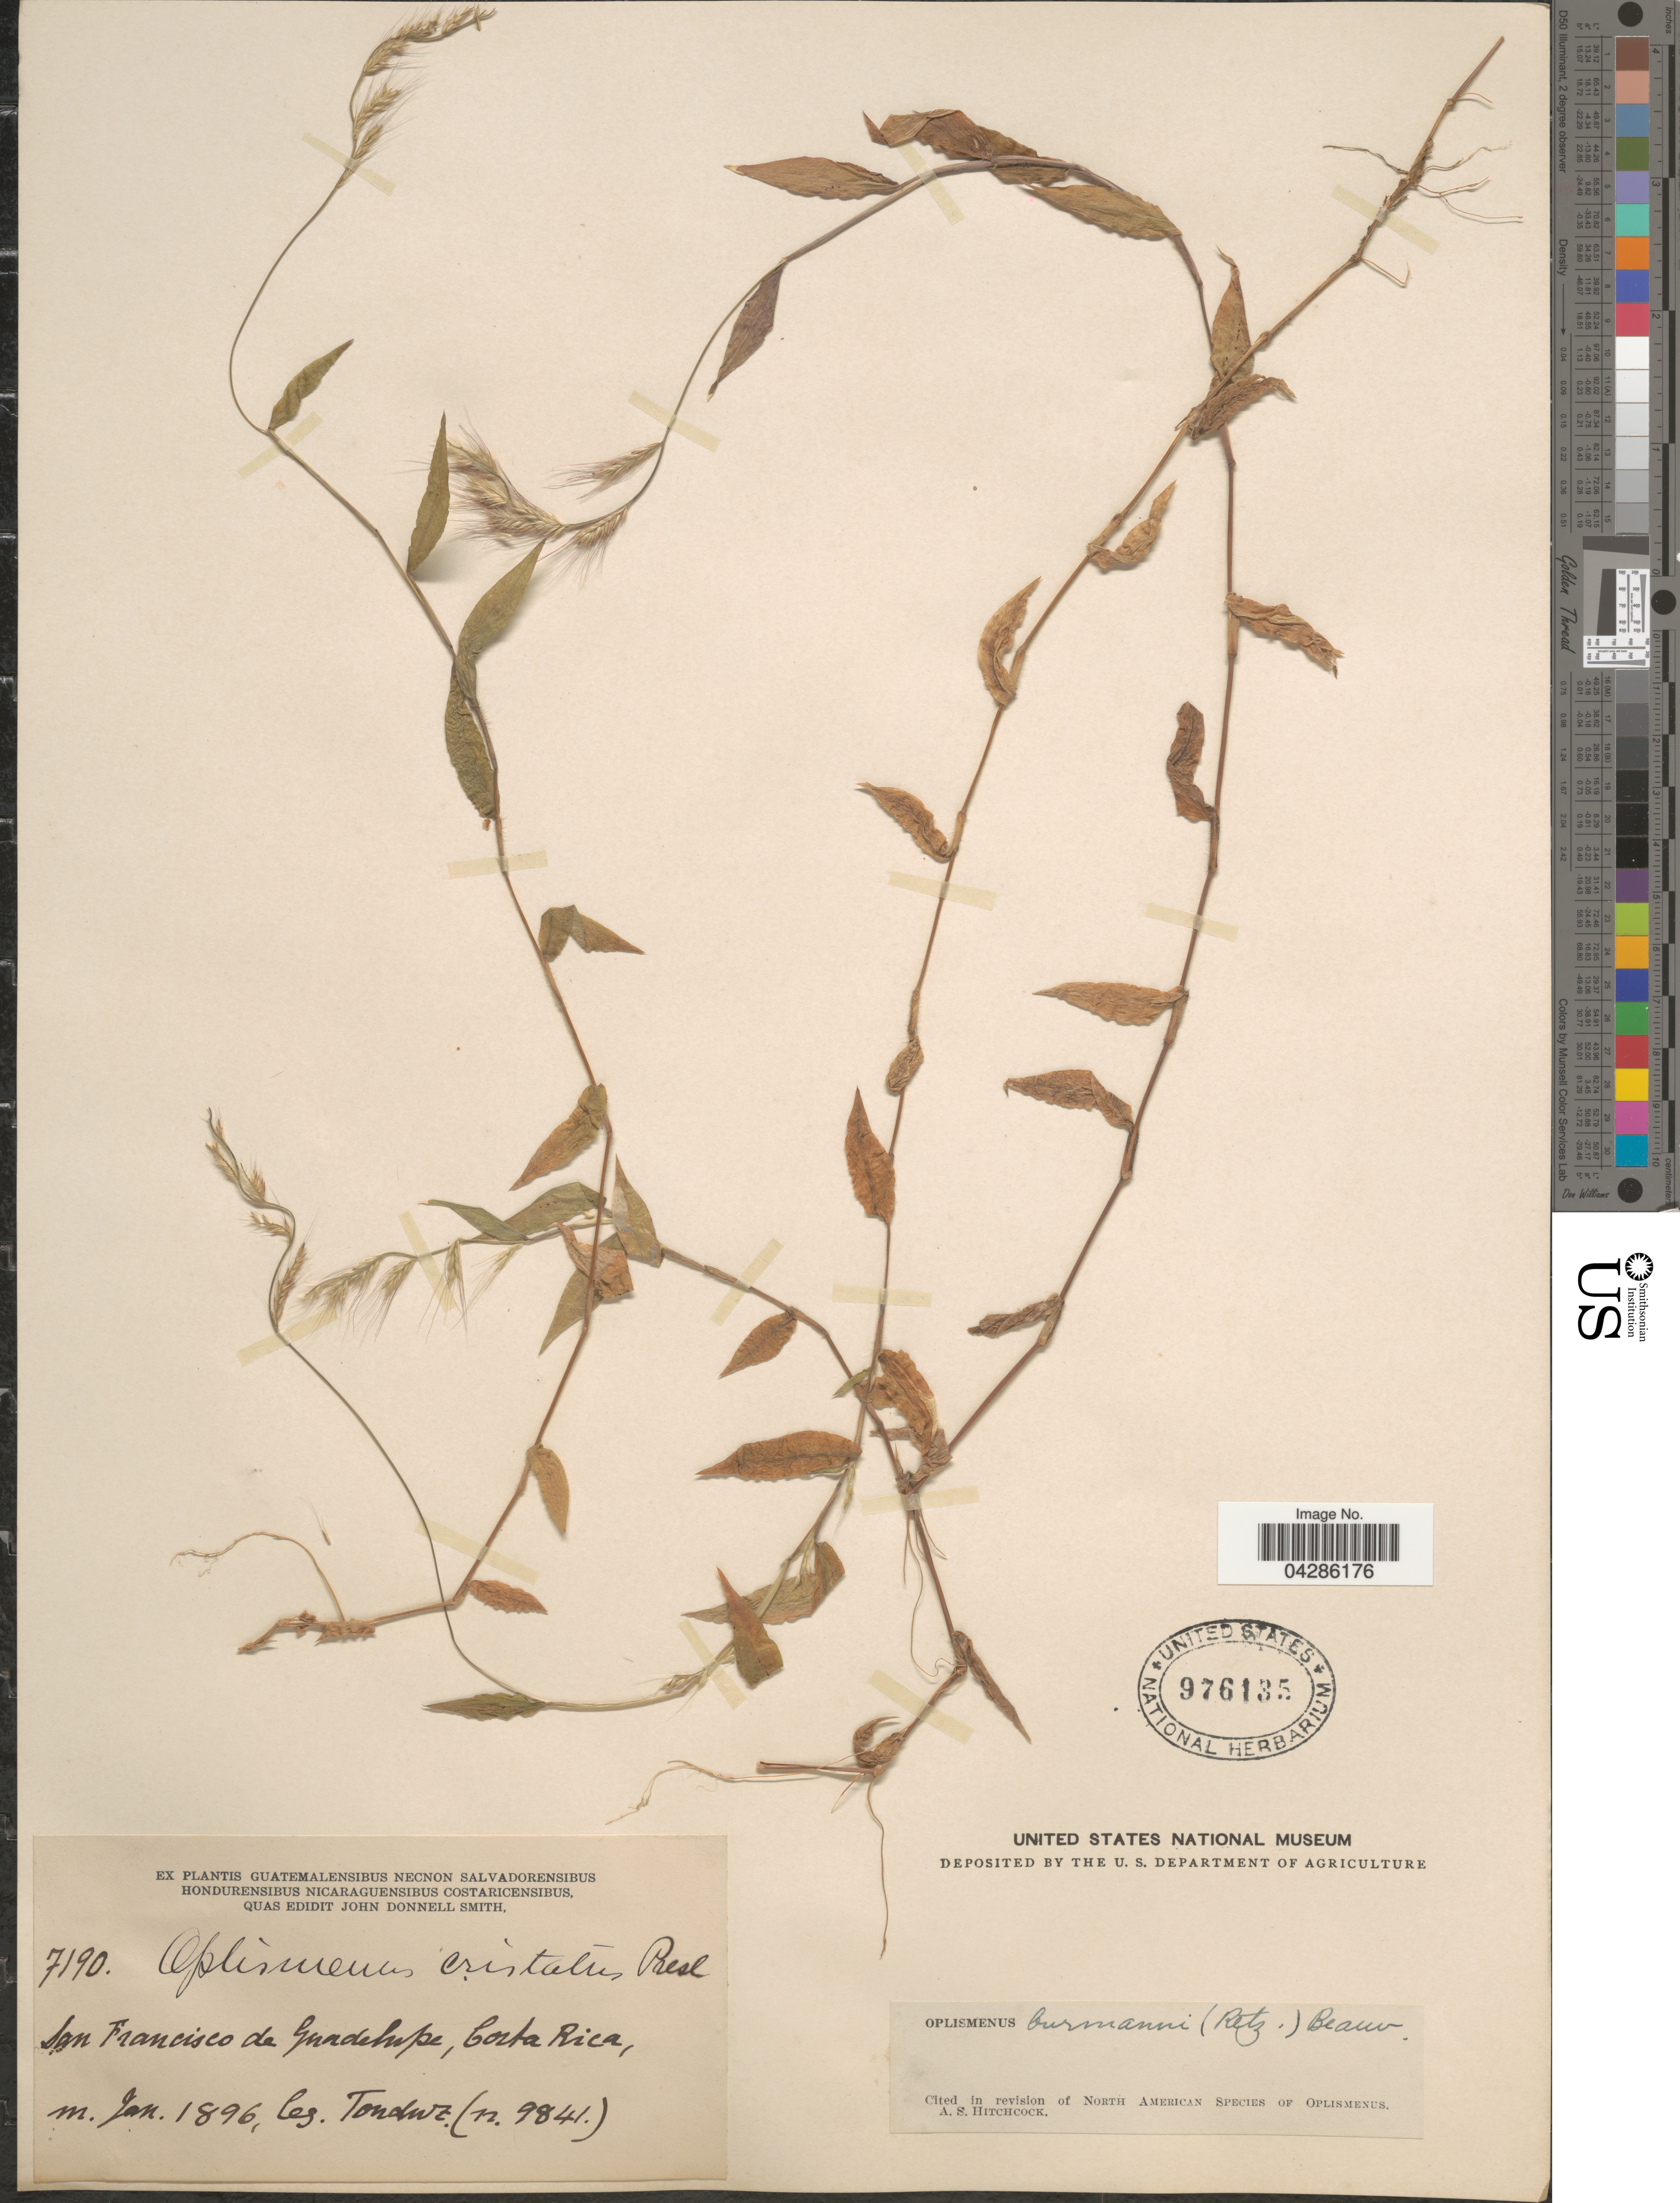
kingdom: Plantae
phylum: Tracheophyta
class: Liliopsida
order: Poales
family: Poaceae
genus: Oplismenus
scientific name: Oplismenus burmannii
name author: (Retz.) P. Beauv.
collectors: Tonduz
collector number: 9841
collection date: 1896-01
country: Costa Rica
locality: San Francisco de Guadelupe.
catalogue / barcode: US 976135